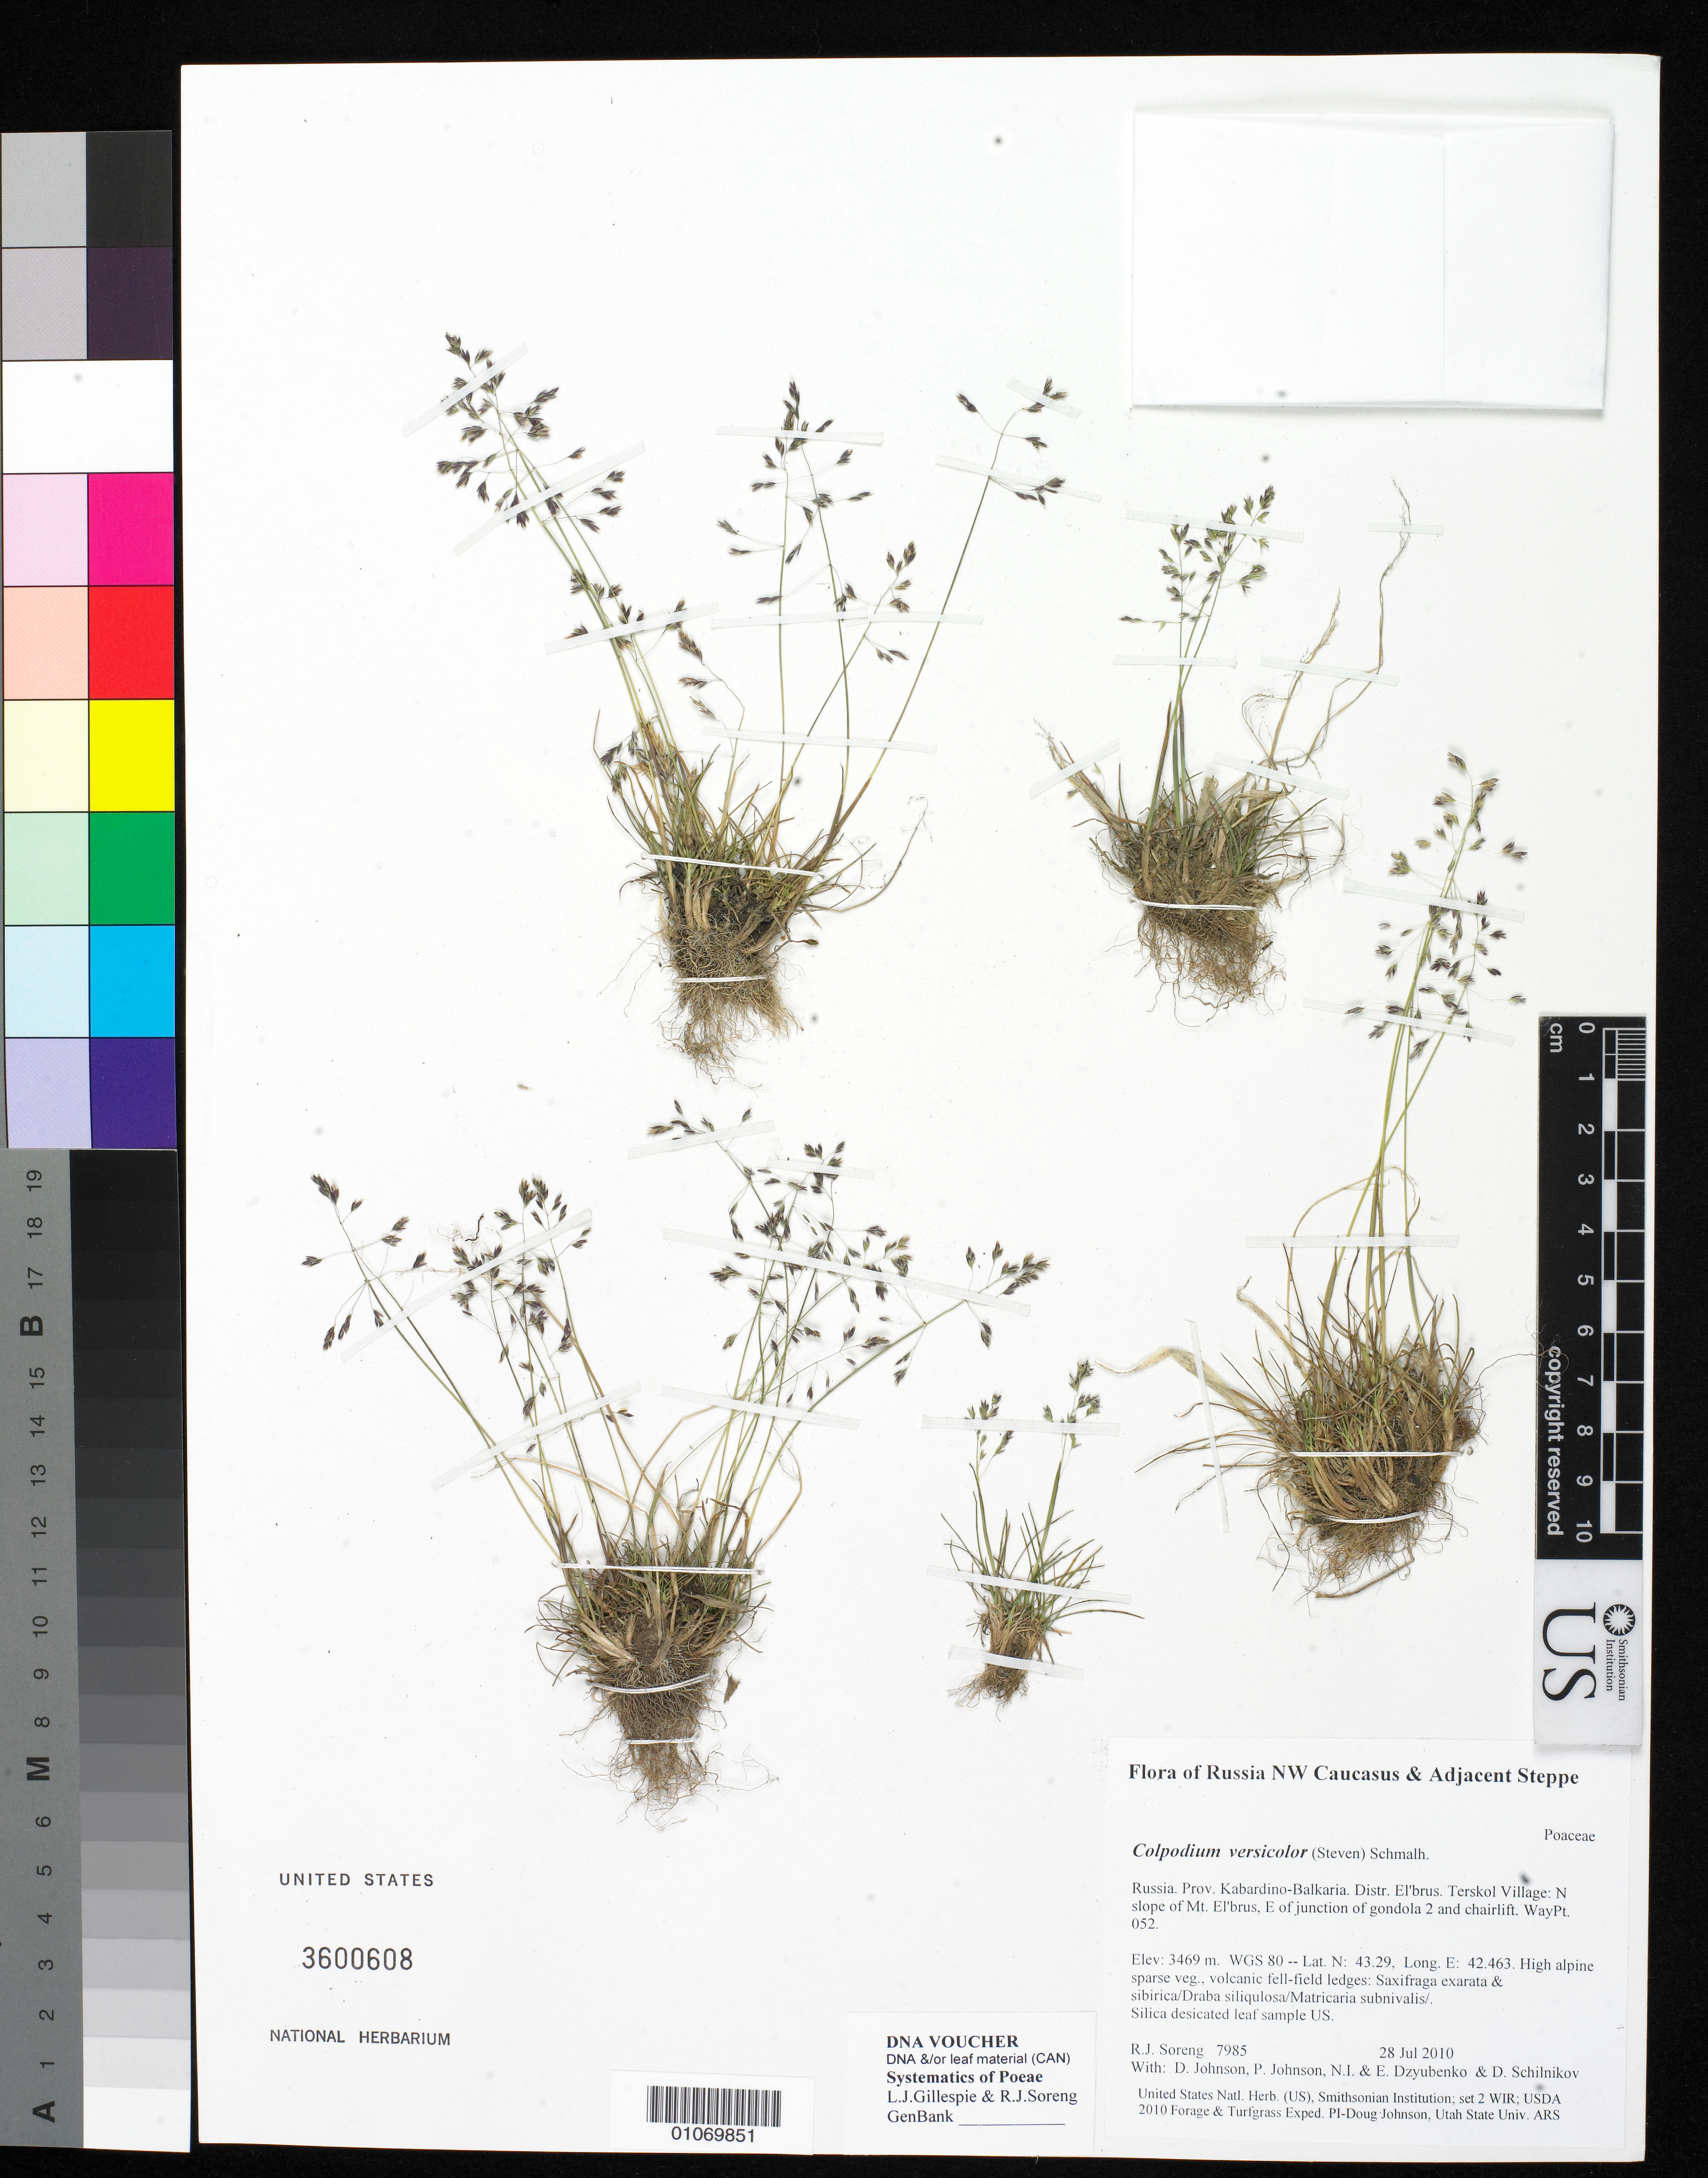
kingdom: Plantae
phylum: Tracheophyta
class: Liliopsida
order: Poales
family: Poaceae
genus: Colpodium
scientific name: Colpodium versicolor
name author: (Steven) Schmalh.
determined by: Soreng, Robert J., Research Associate (BOT), Smithsonian Institution - National Museum of Natural History (UNITED STATES)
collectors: R. J. Soreng, D. Johnson, P. Johnson, N. Dzyubenko, E. Dzyubenko & D. Schilnikov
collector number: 7985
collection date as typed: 28 Jul 2010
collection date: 2010-07-28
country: Russian Federation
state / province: Kabardino-Balkar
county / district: El'brus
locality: Terskol Village: N slope of Mt. El'brus, E of junction of gondola 2 and chairlift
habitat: High alpine sparse veg., volcanic fell-field ledges: Saxifraga exarata & sibirica/Draba siliqulosa/Matricaria subnivalis/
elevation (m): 3469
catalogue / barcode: US 3600608